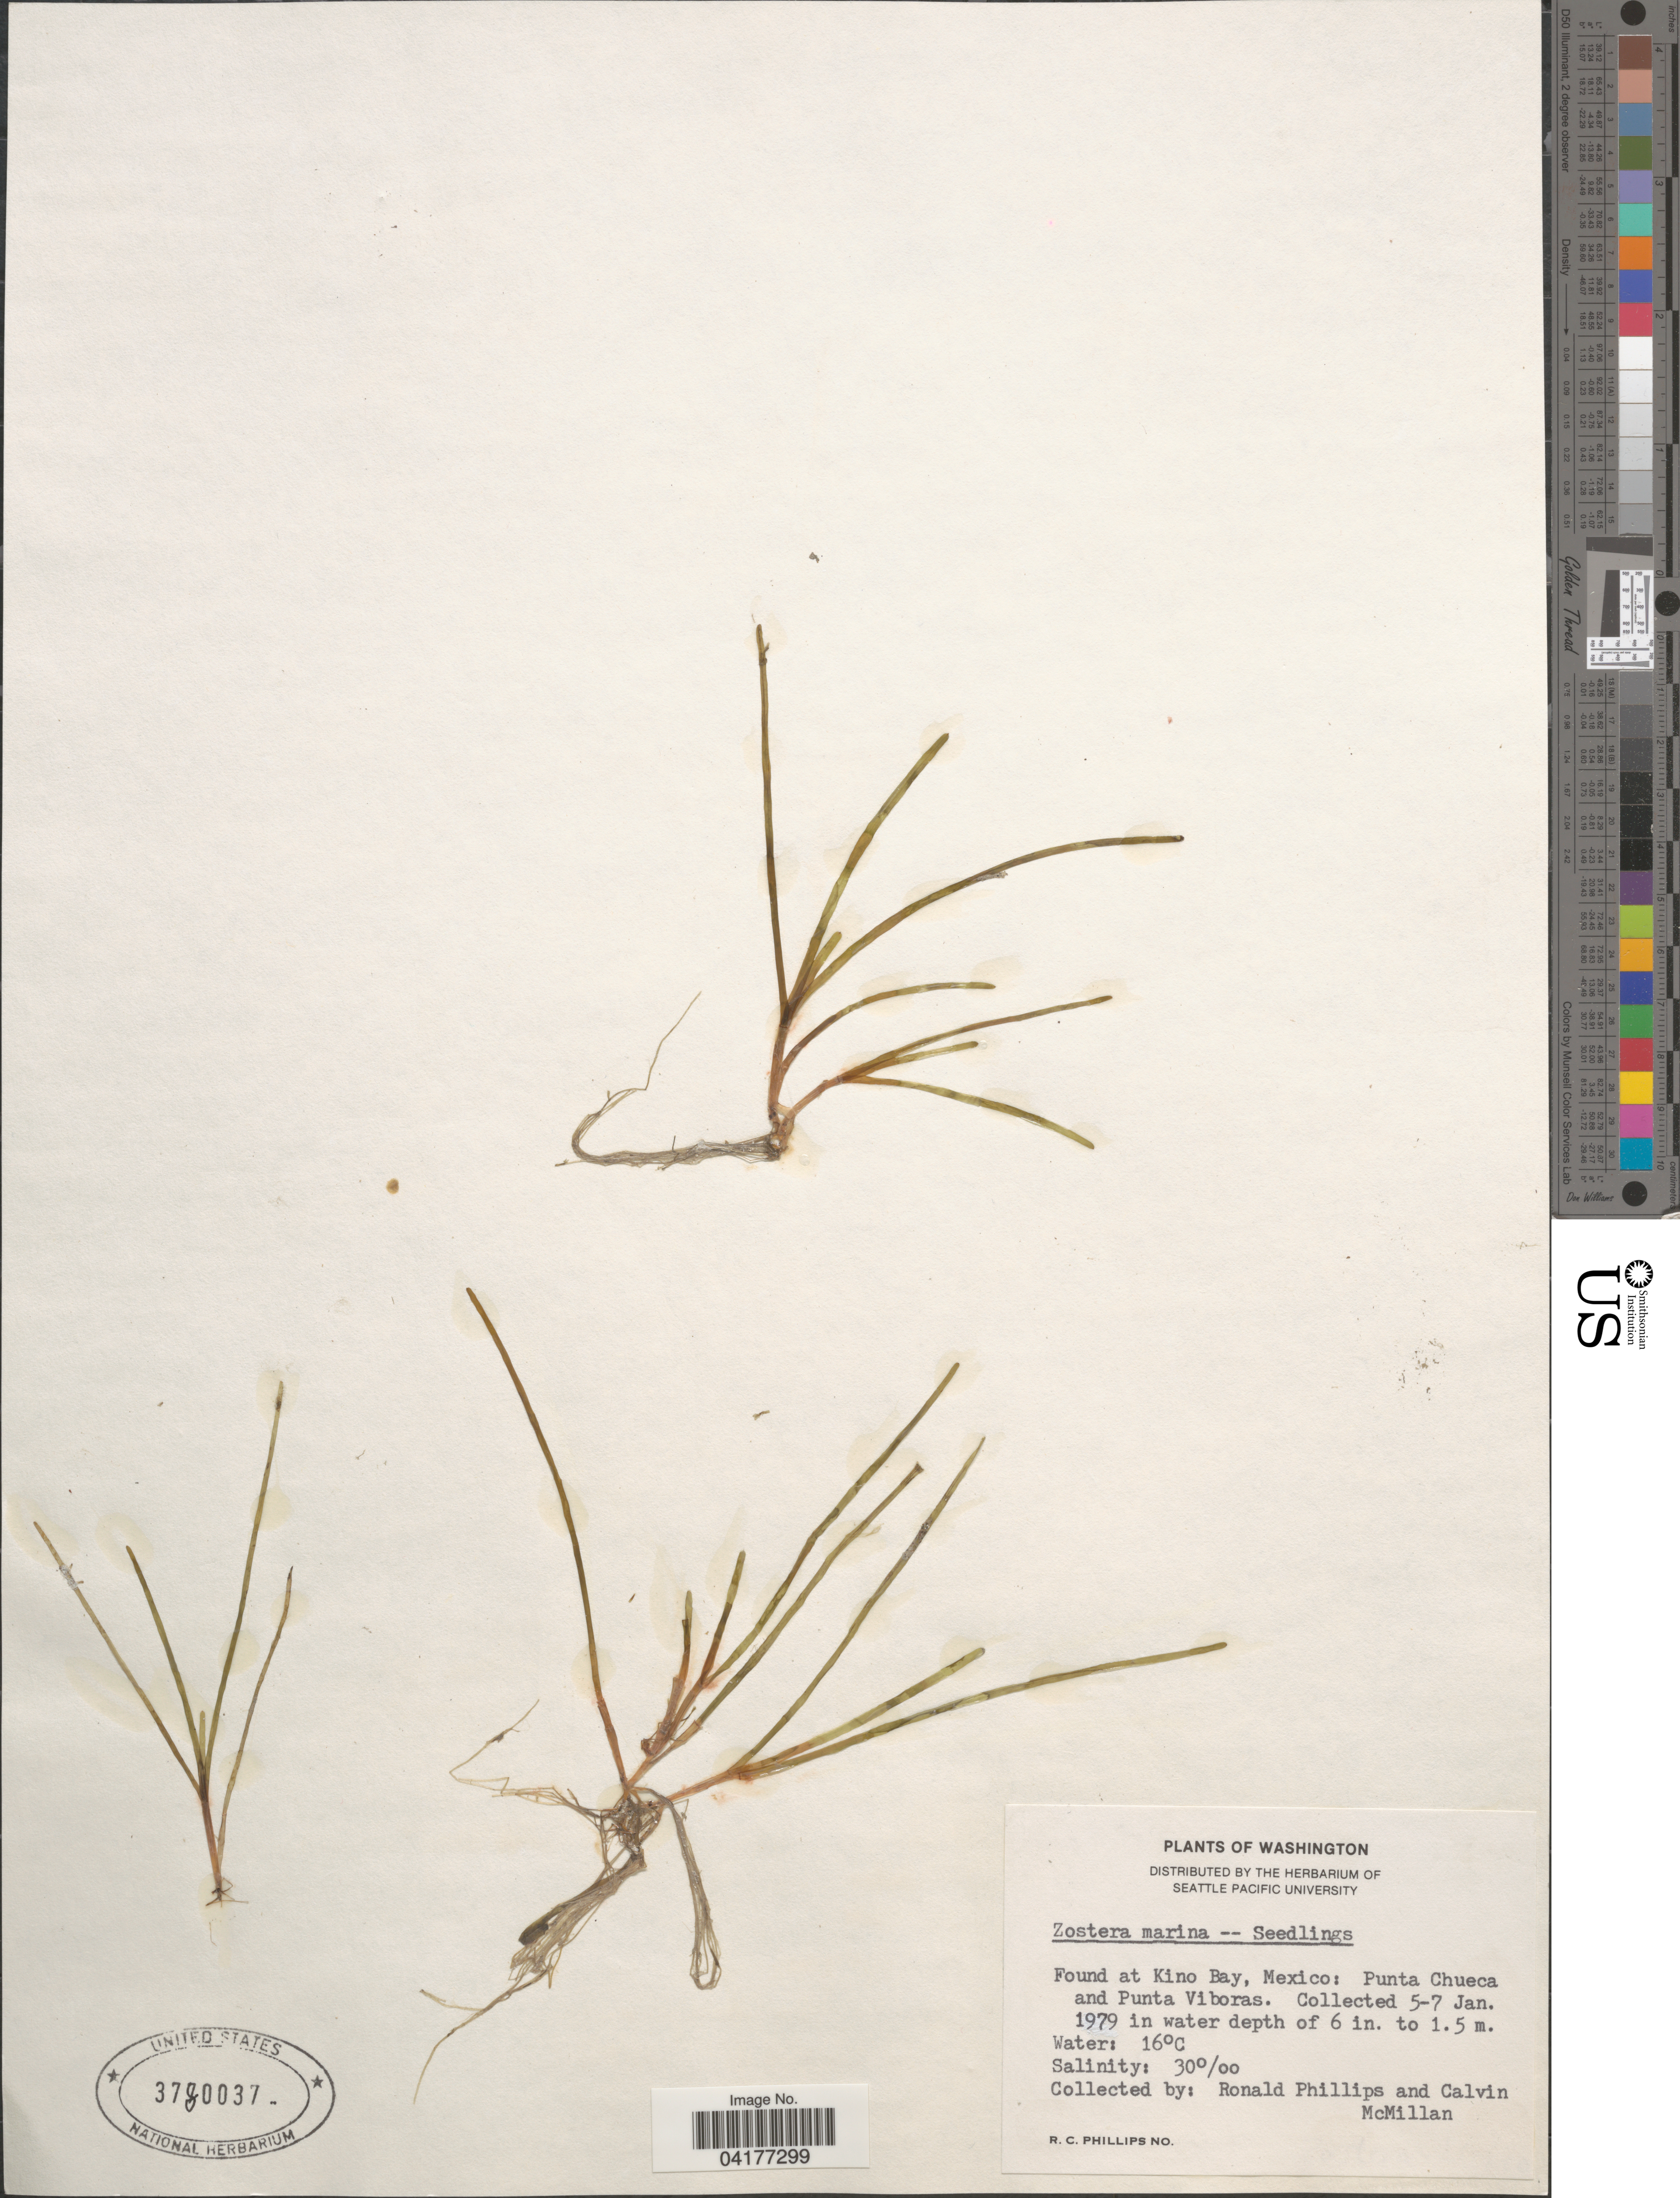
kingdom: Plantae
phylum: Tracheophyta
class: Liliopsida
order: Alismatales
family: Zosteraceae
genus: Zostera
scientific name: Zostera marina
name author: L.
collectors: R. C. Phillips & C. McMillan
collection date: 1979-01-05/1979-01-07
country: Mexico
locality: Kino Bay: Punta Chueca and Punta Viboras.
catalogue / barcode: US 3780037